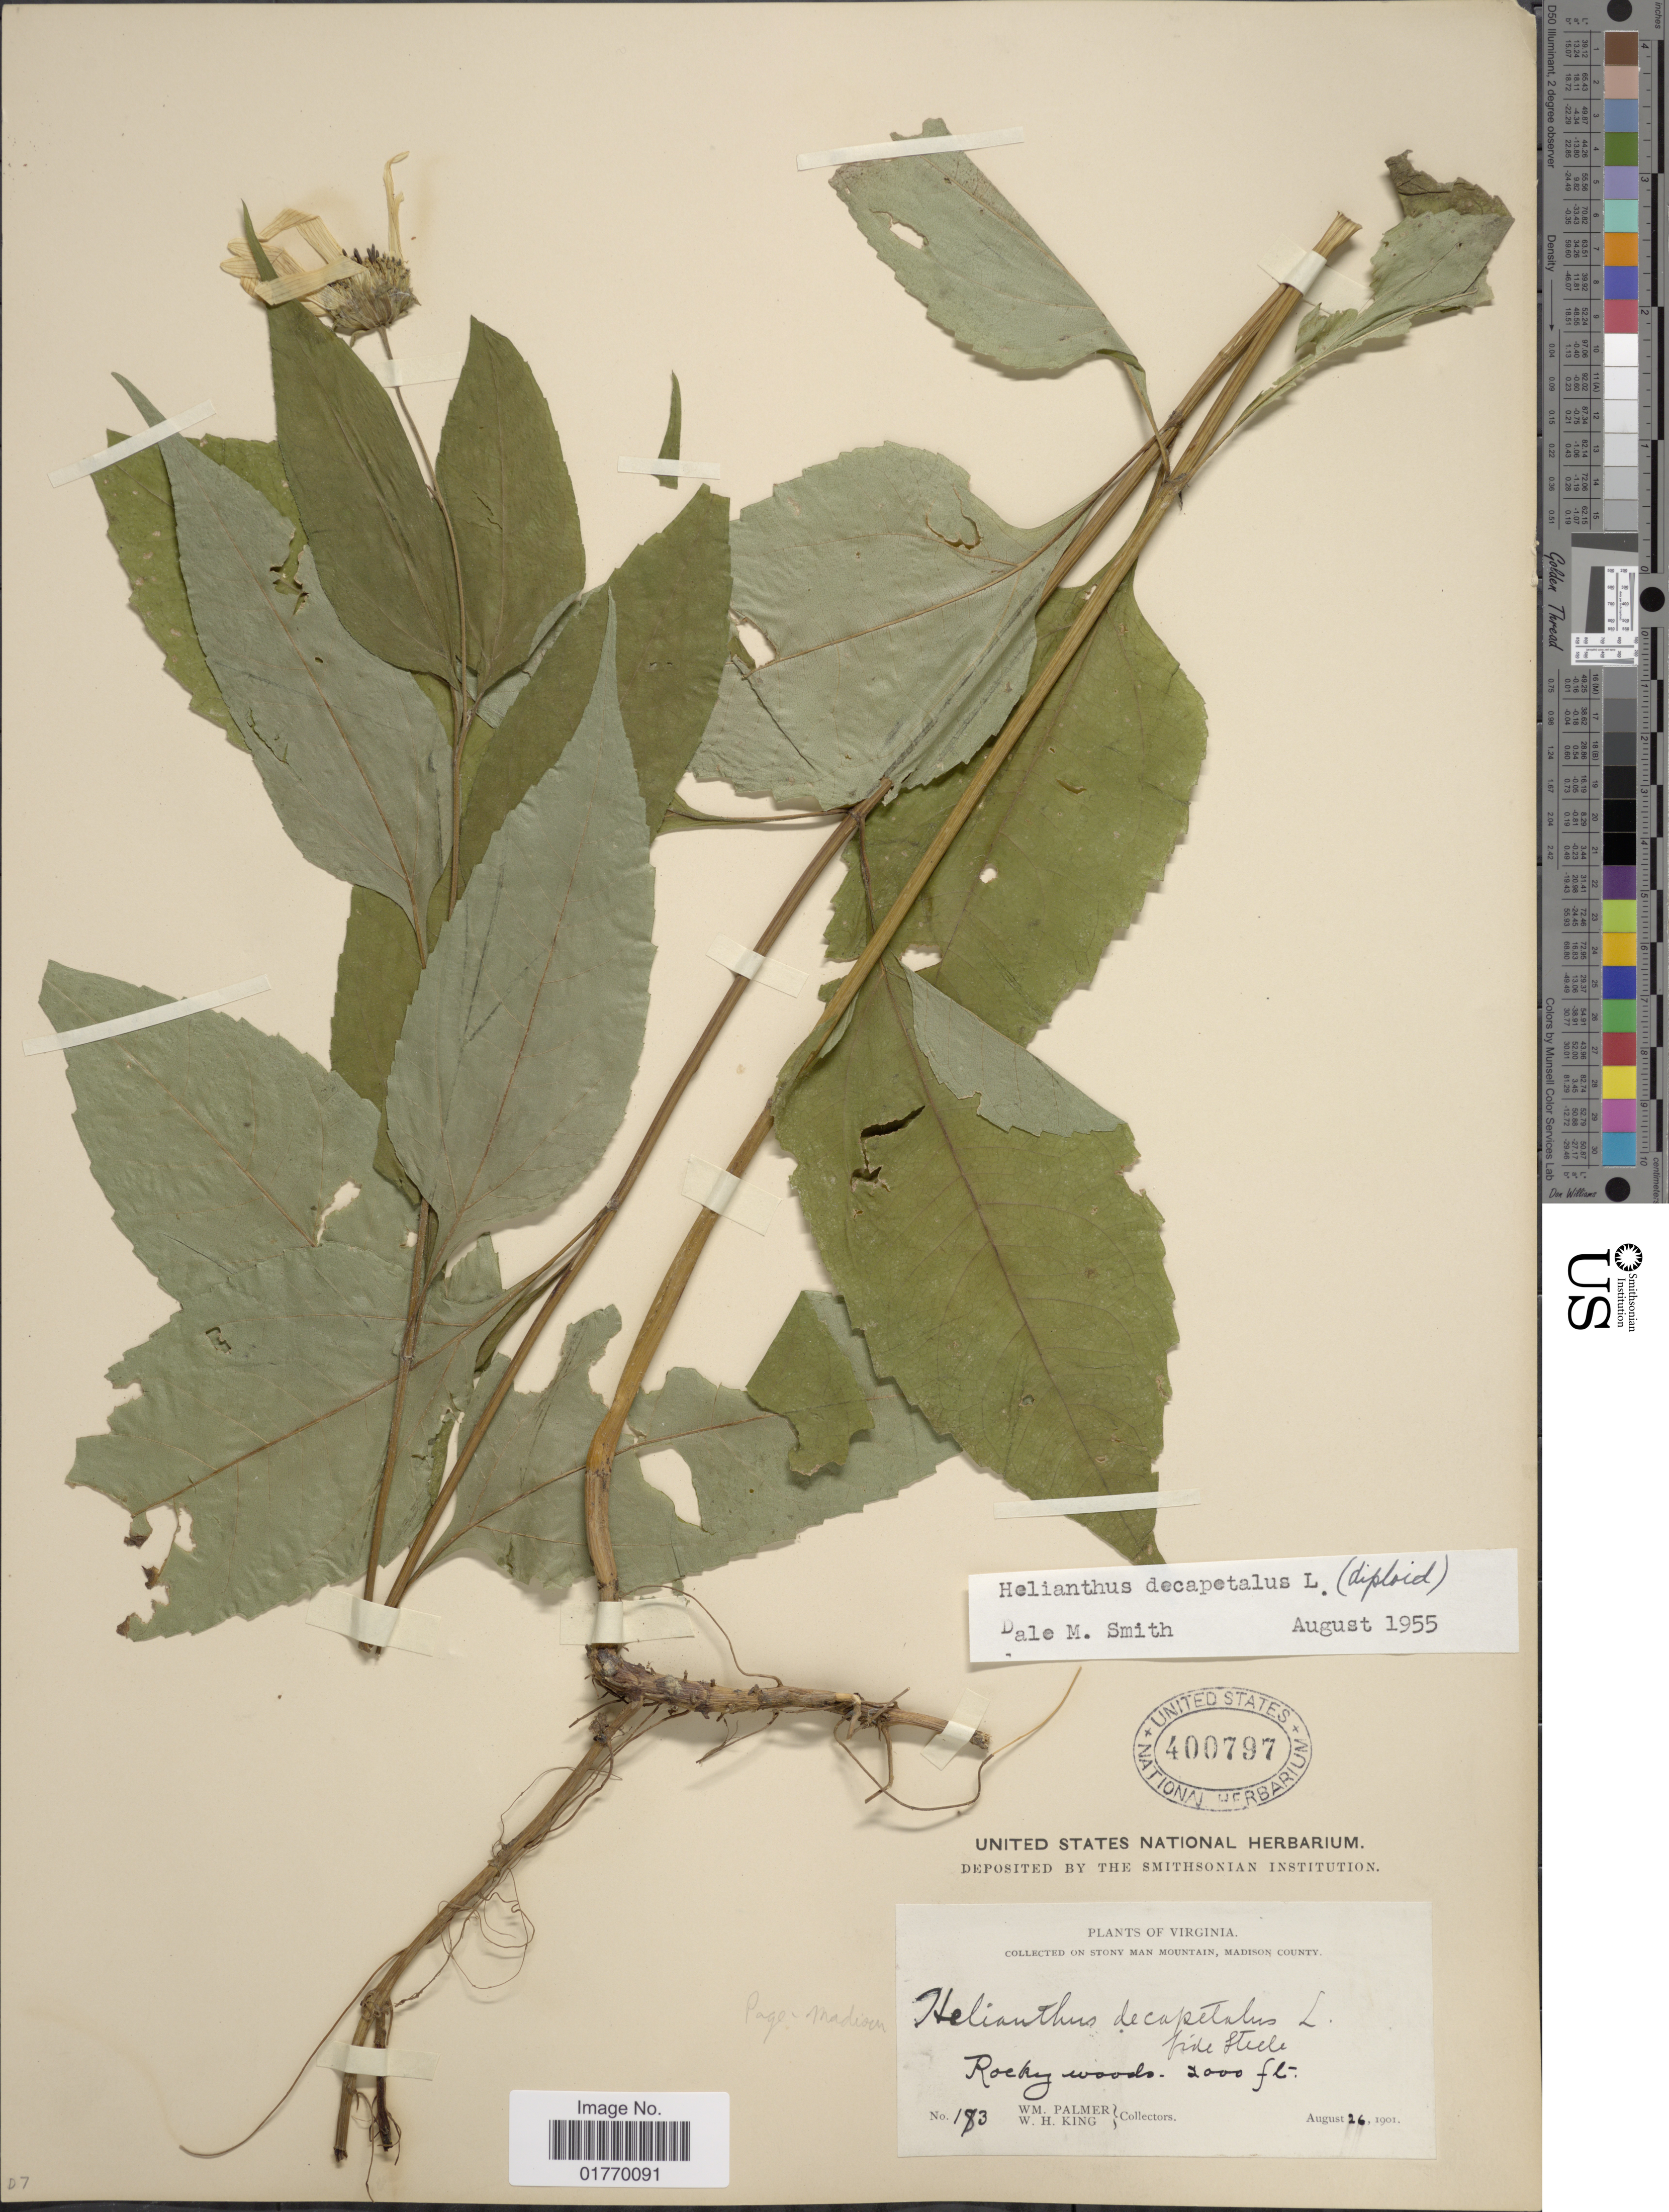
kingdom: Plantae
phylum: Tracheophyta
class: Magnoliopsida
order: Asterales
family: Asteraceae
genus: Helianthus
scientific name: Helianthus decapetalus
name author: L.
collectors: W. Palmer & W. H. King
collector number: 183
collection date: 1901-08-26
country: United States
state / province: Virginia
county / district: Madison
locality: On Stony Man Mountains, Madison County, Rocky woods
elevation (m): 610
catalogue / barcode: US 400797